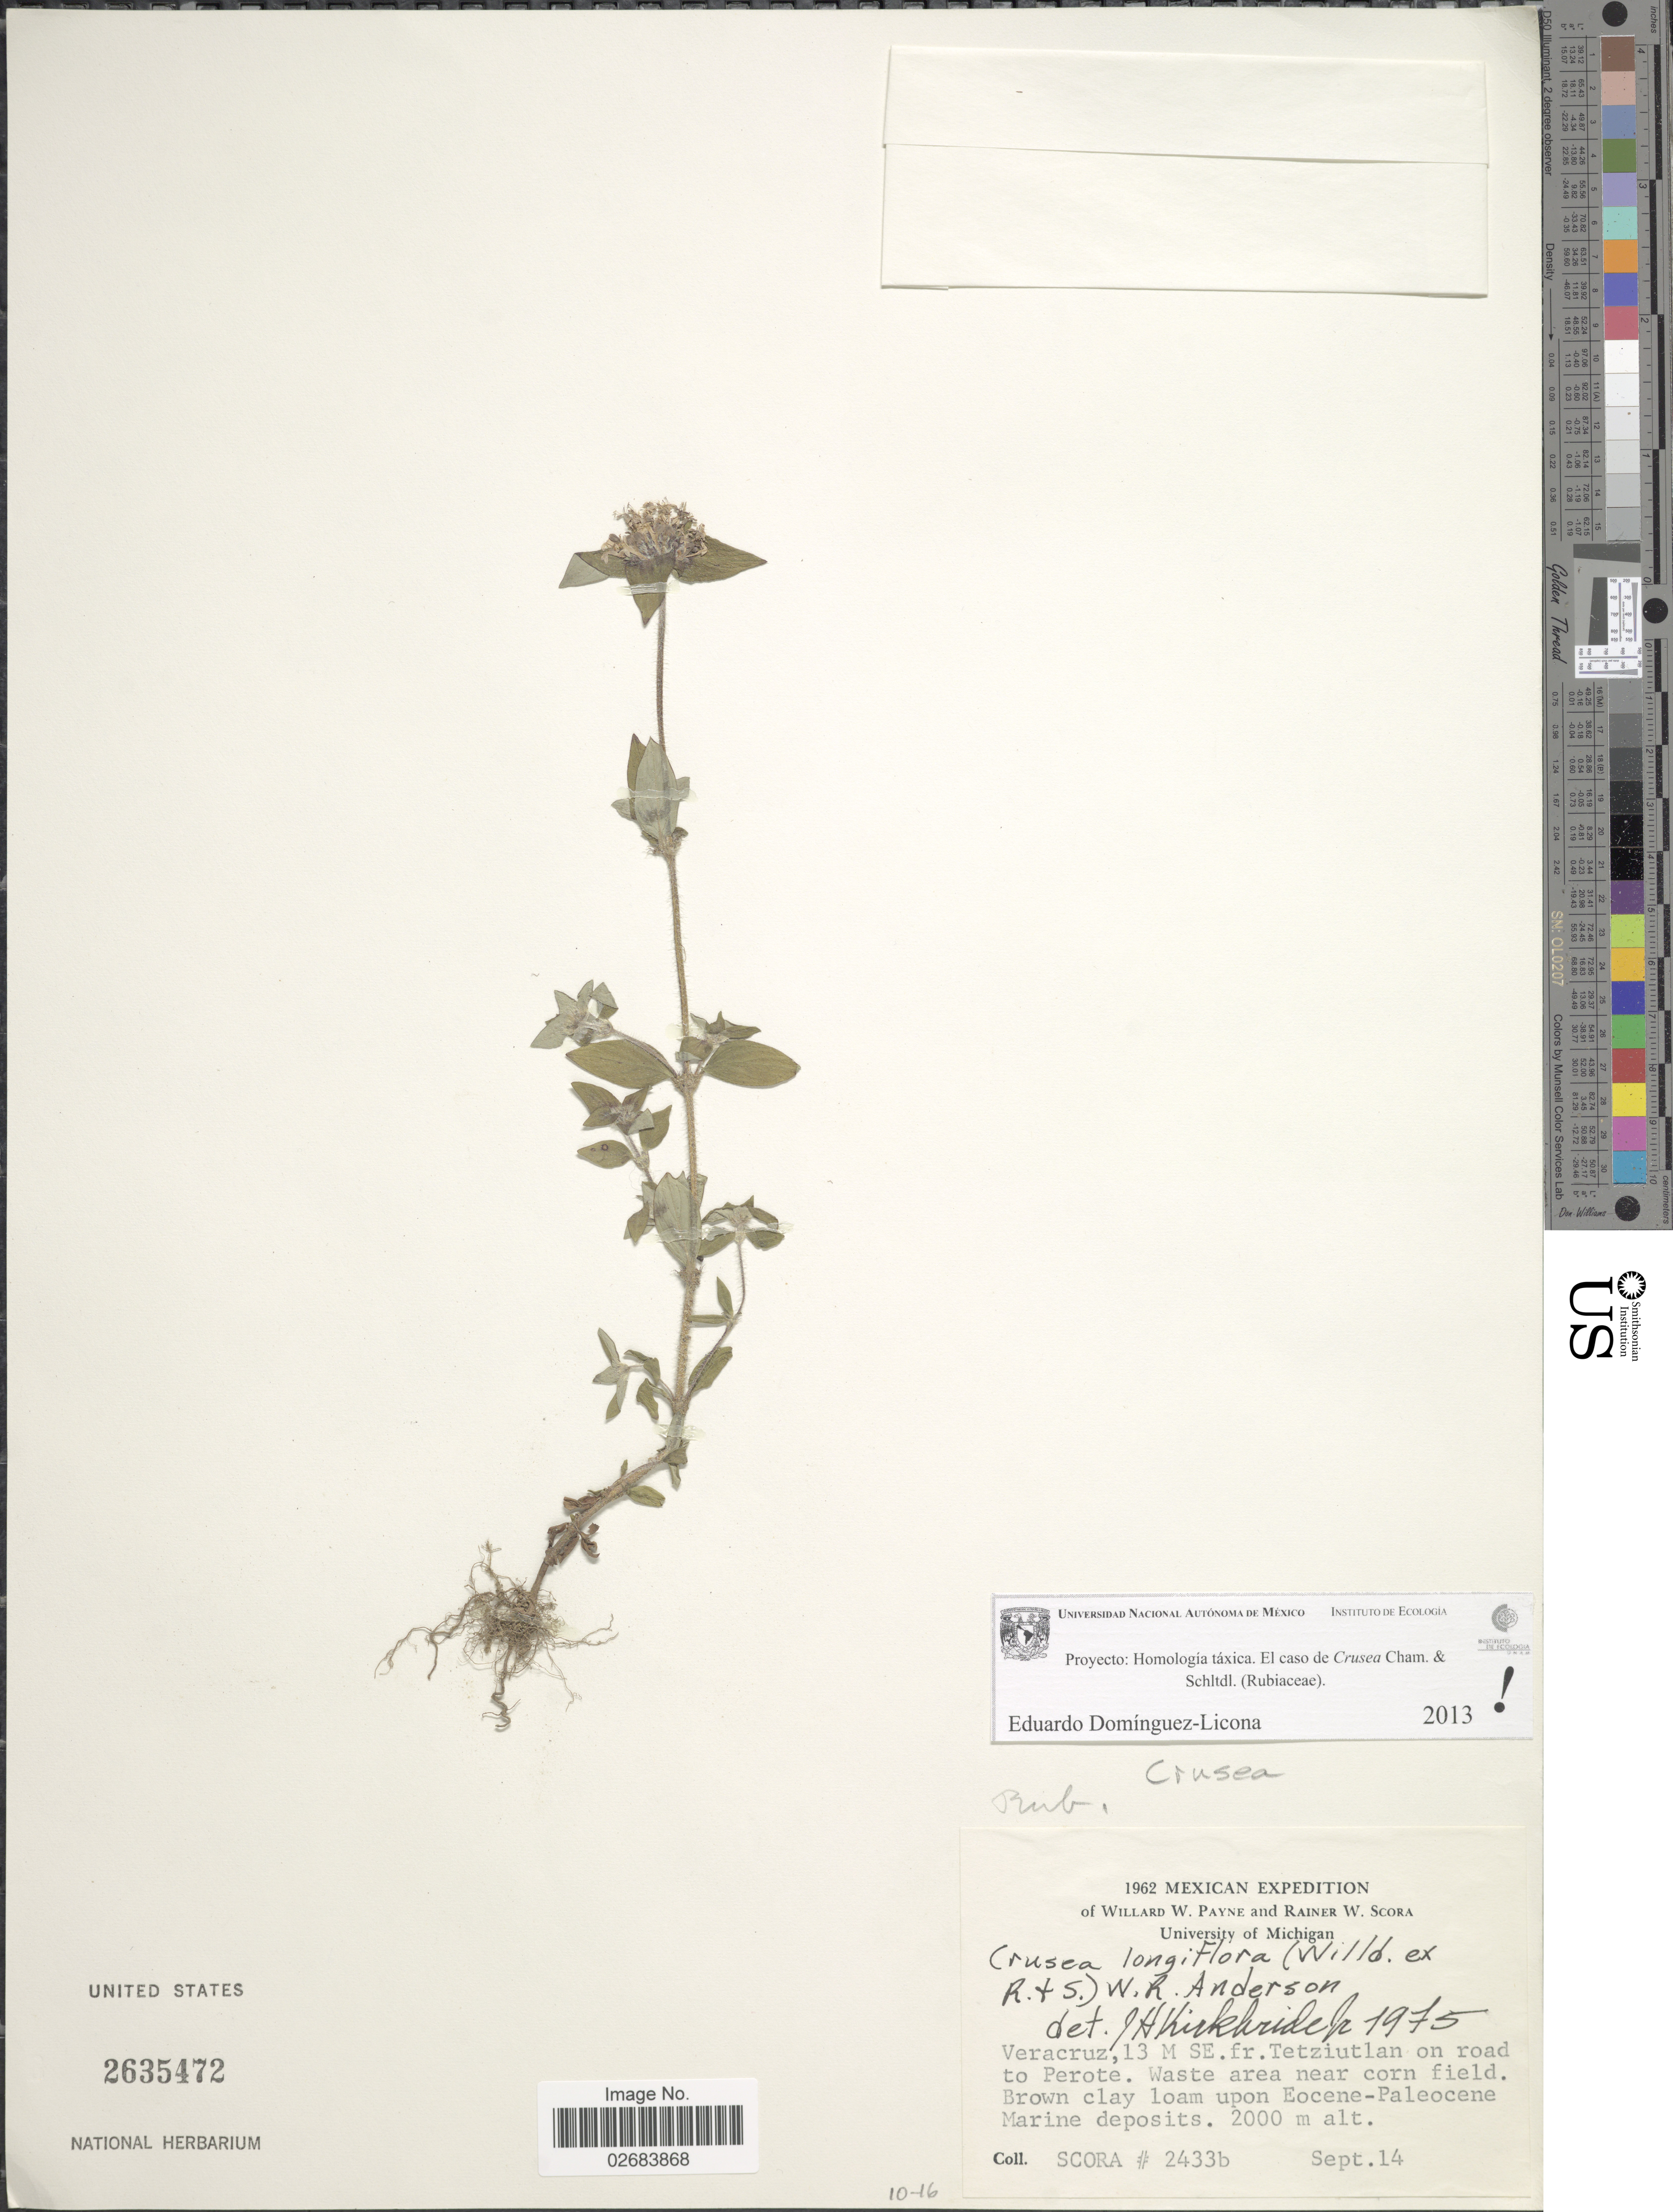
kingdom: Plantae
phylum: Tracheophyta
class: Magnoliopsida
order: Gentianales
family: Rubiaceae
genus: Crusea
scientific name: Crusea longiflora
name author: (Willd. ex Roem. & Schult.) W.R. Anderson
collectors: R. Scora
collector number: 2433b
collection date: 1962-09-14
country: Mexico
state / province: Veracruz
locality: Veracruz, 13 M SE. fr. Tetziutlan on road to Perote, waste area near corn field.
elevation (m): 2000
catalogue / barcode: US 2635472